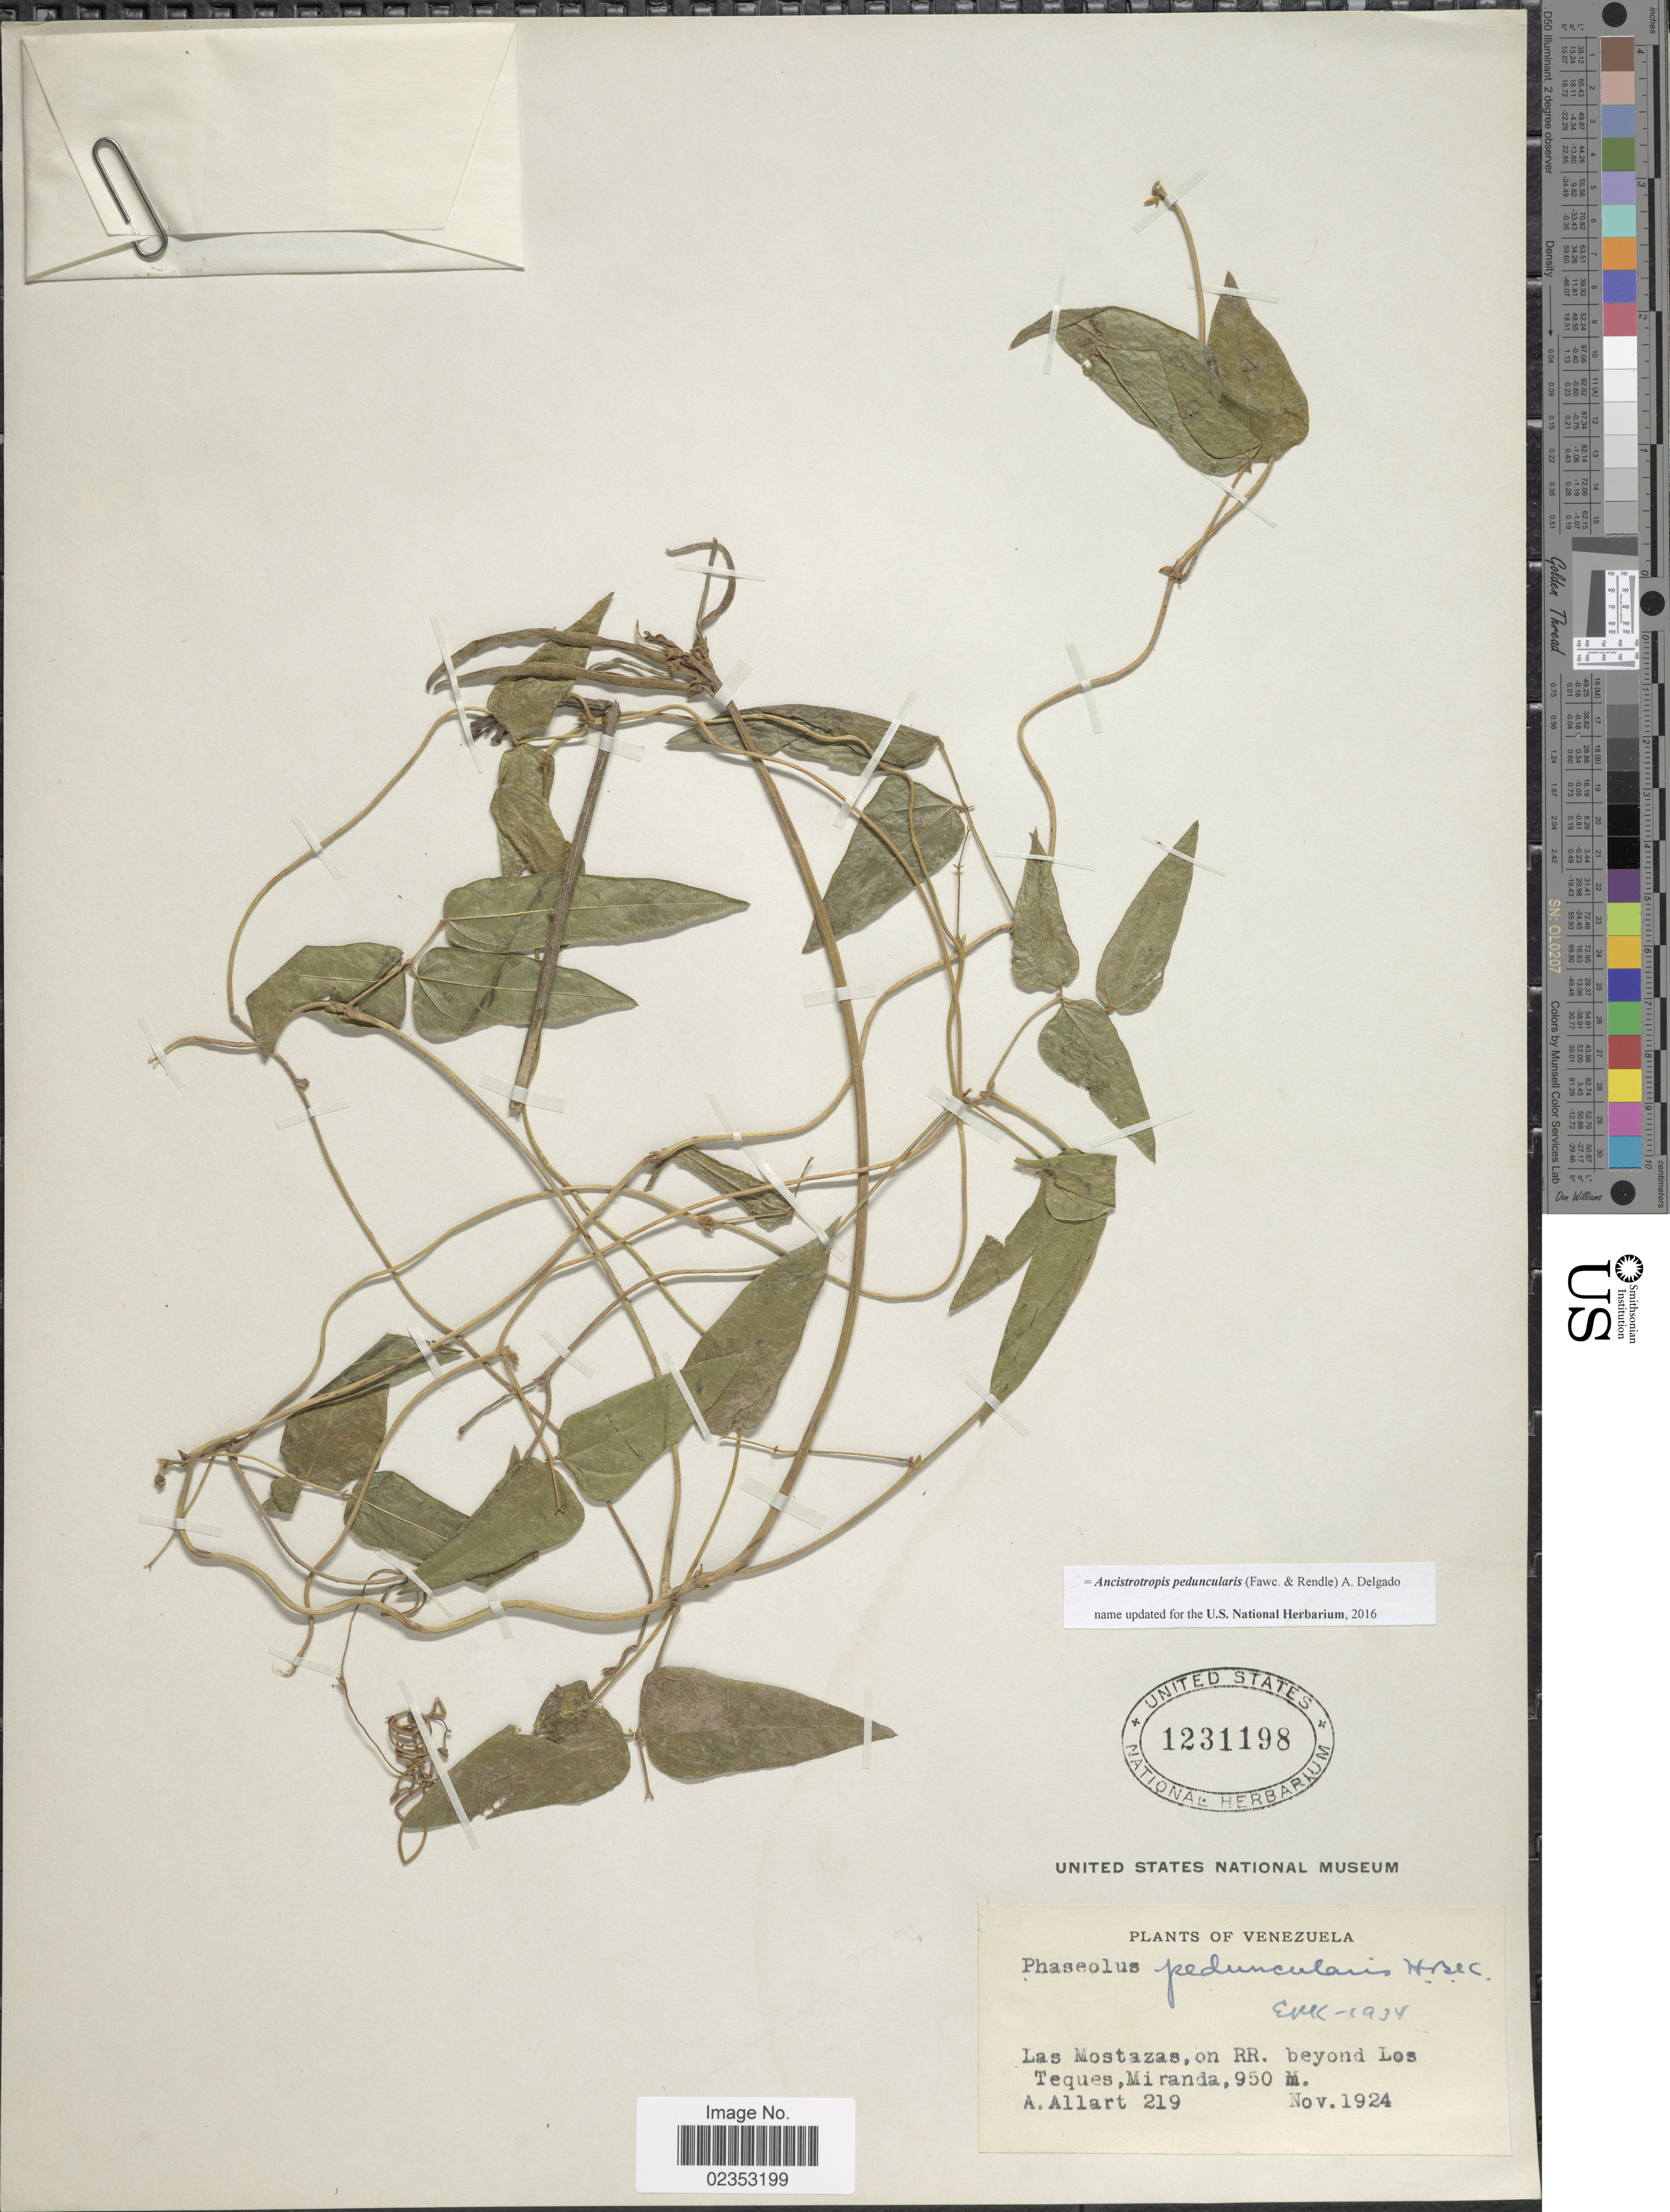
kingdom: Plantae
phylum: Tracheophyta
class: Magnoliopsida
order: Fabales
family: Fabaceae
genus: Ancistrotropis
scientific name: Ancistrotropis peduncularis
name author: (Fawc. & Rendle) A. Delgado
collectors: A. Allart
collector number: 219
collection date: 1924-11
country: Venezuela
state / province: Miranda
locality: Las Mostazas, on RR. beyond Los Teques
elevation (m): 950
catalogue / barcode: US 1231198